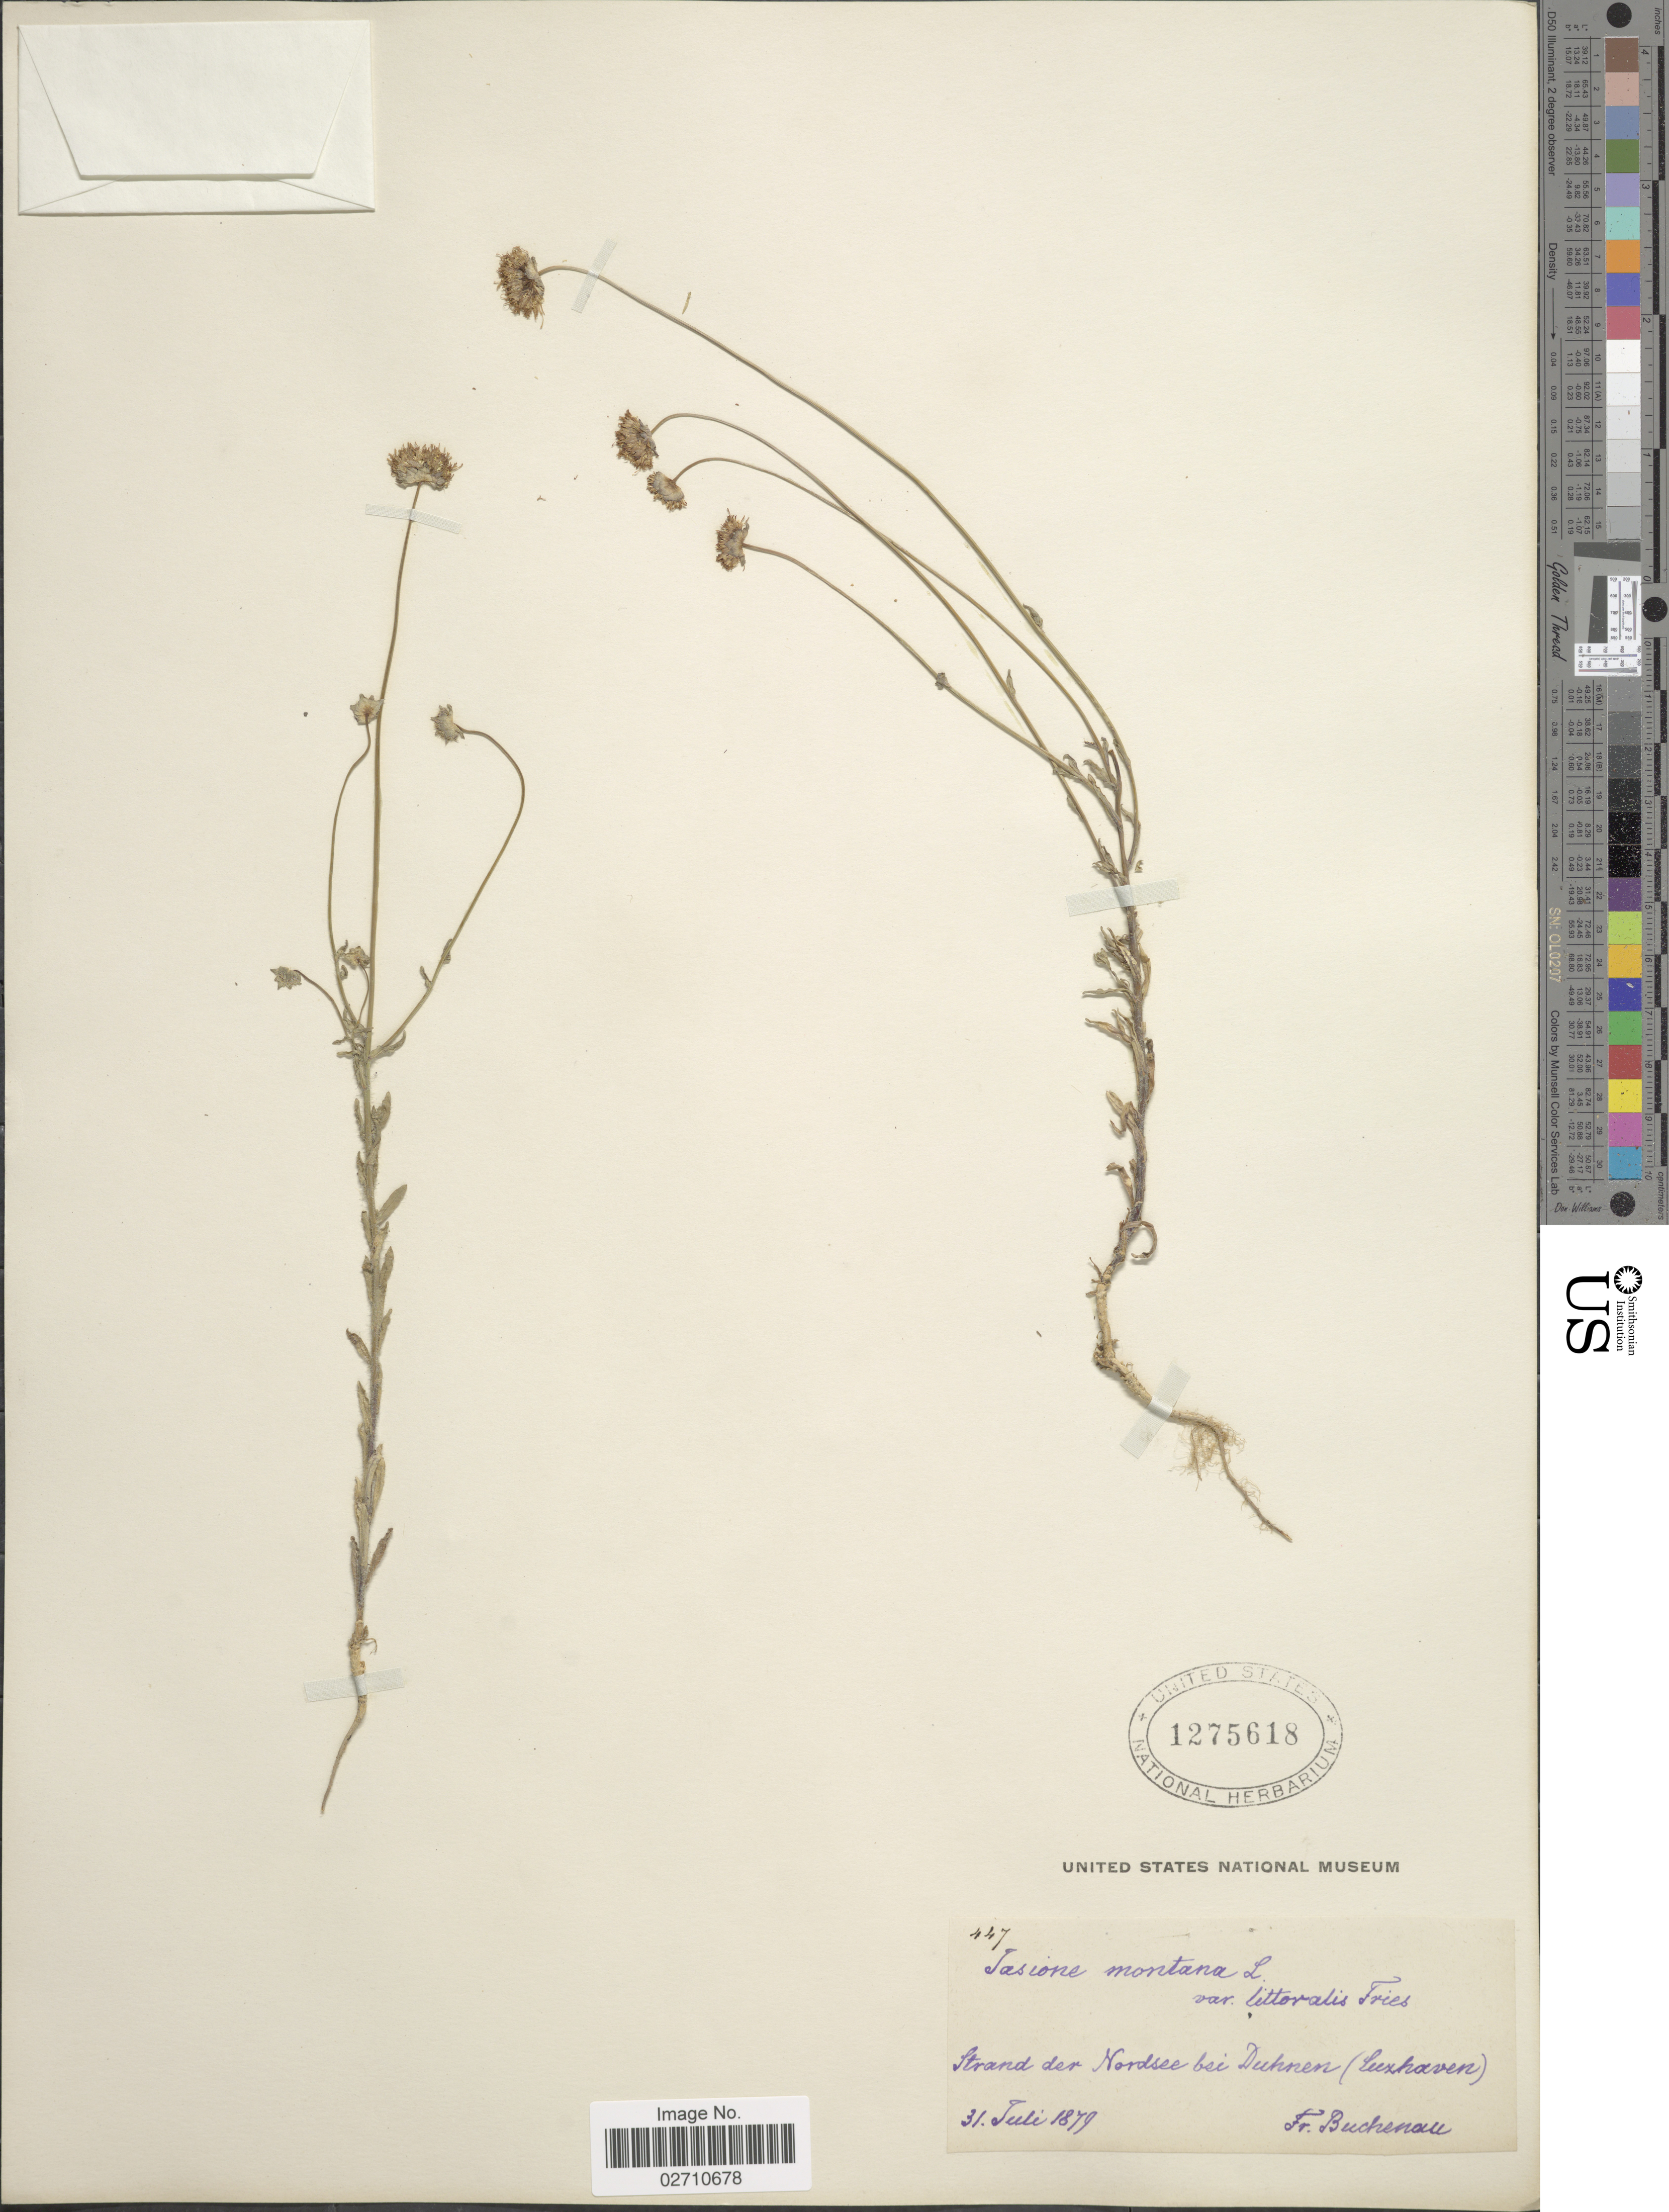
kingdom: Plantae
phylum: Tracheophyta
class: Magnoliopsida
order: Asterales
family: Campanulaceae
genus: Jasione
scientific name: Jasione montana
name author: L.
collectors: F. Buchenau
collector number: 447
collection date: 1879-07-31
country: Germany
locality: Strand der Nordsee bei Duhnen (Cuxhaven)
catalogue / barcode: US 1275618